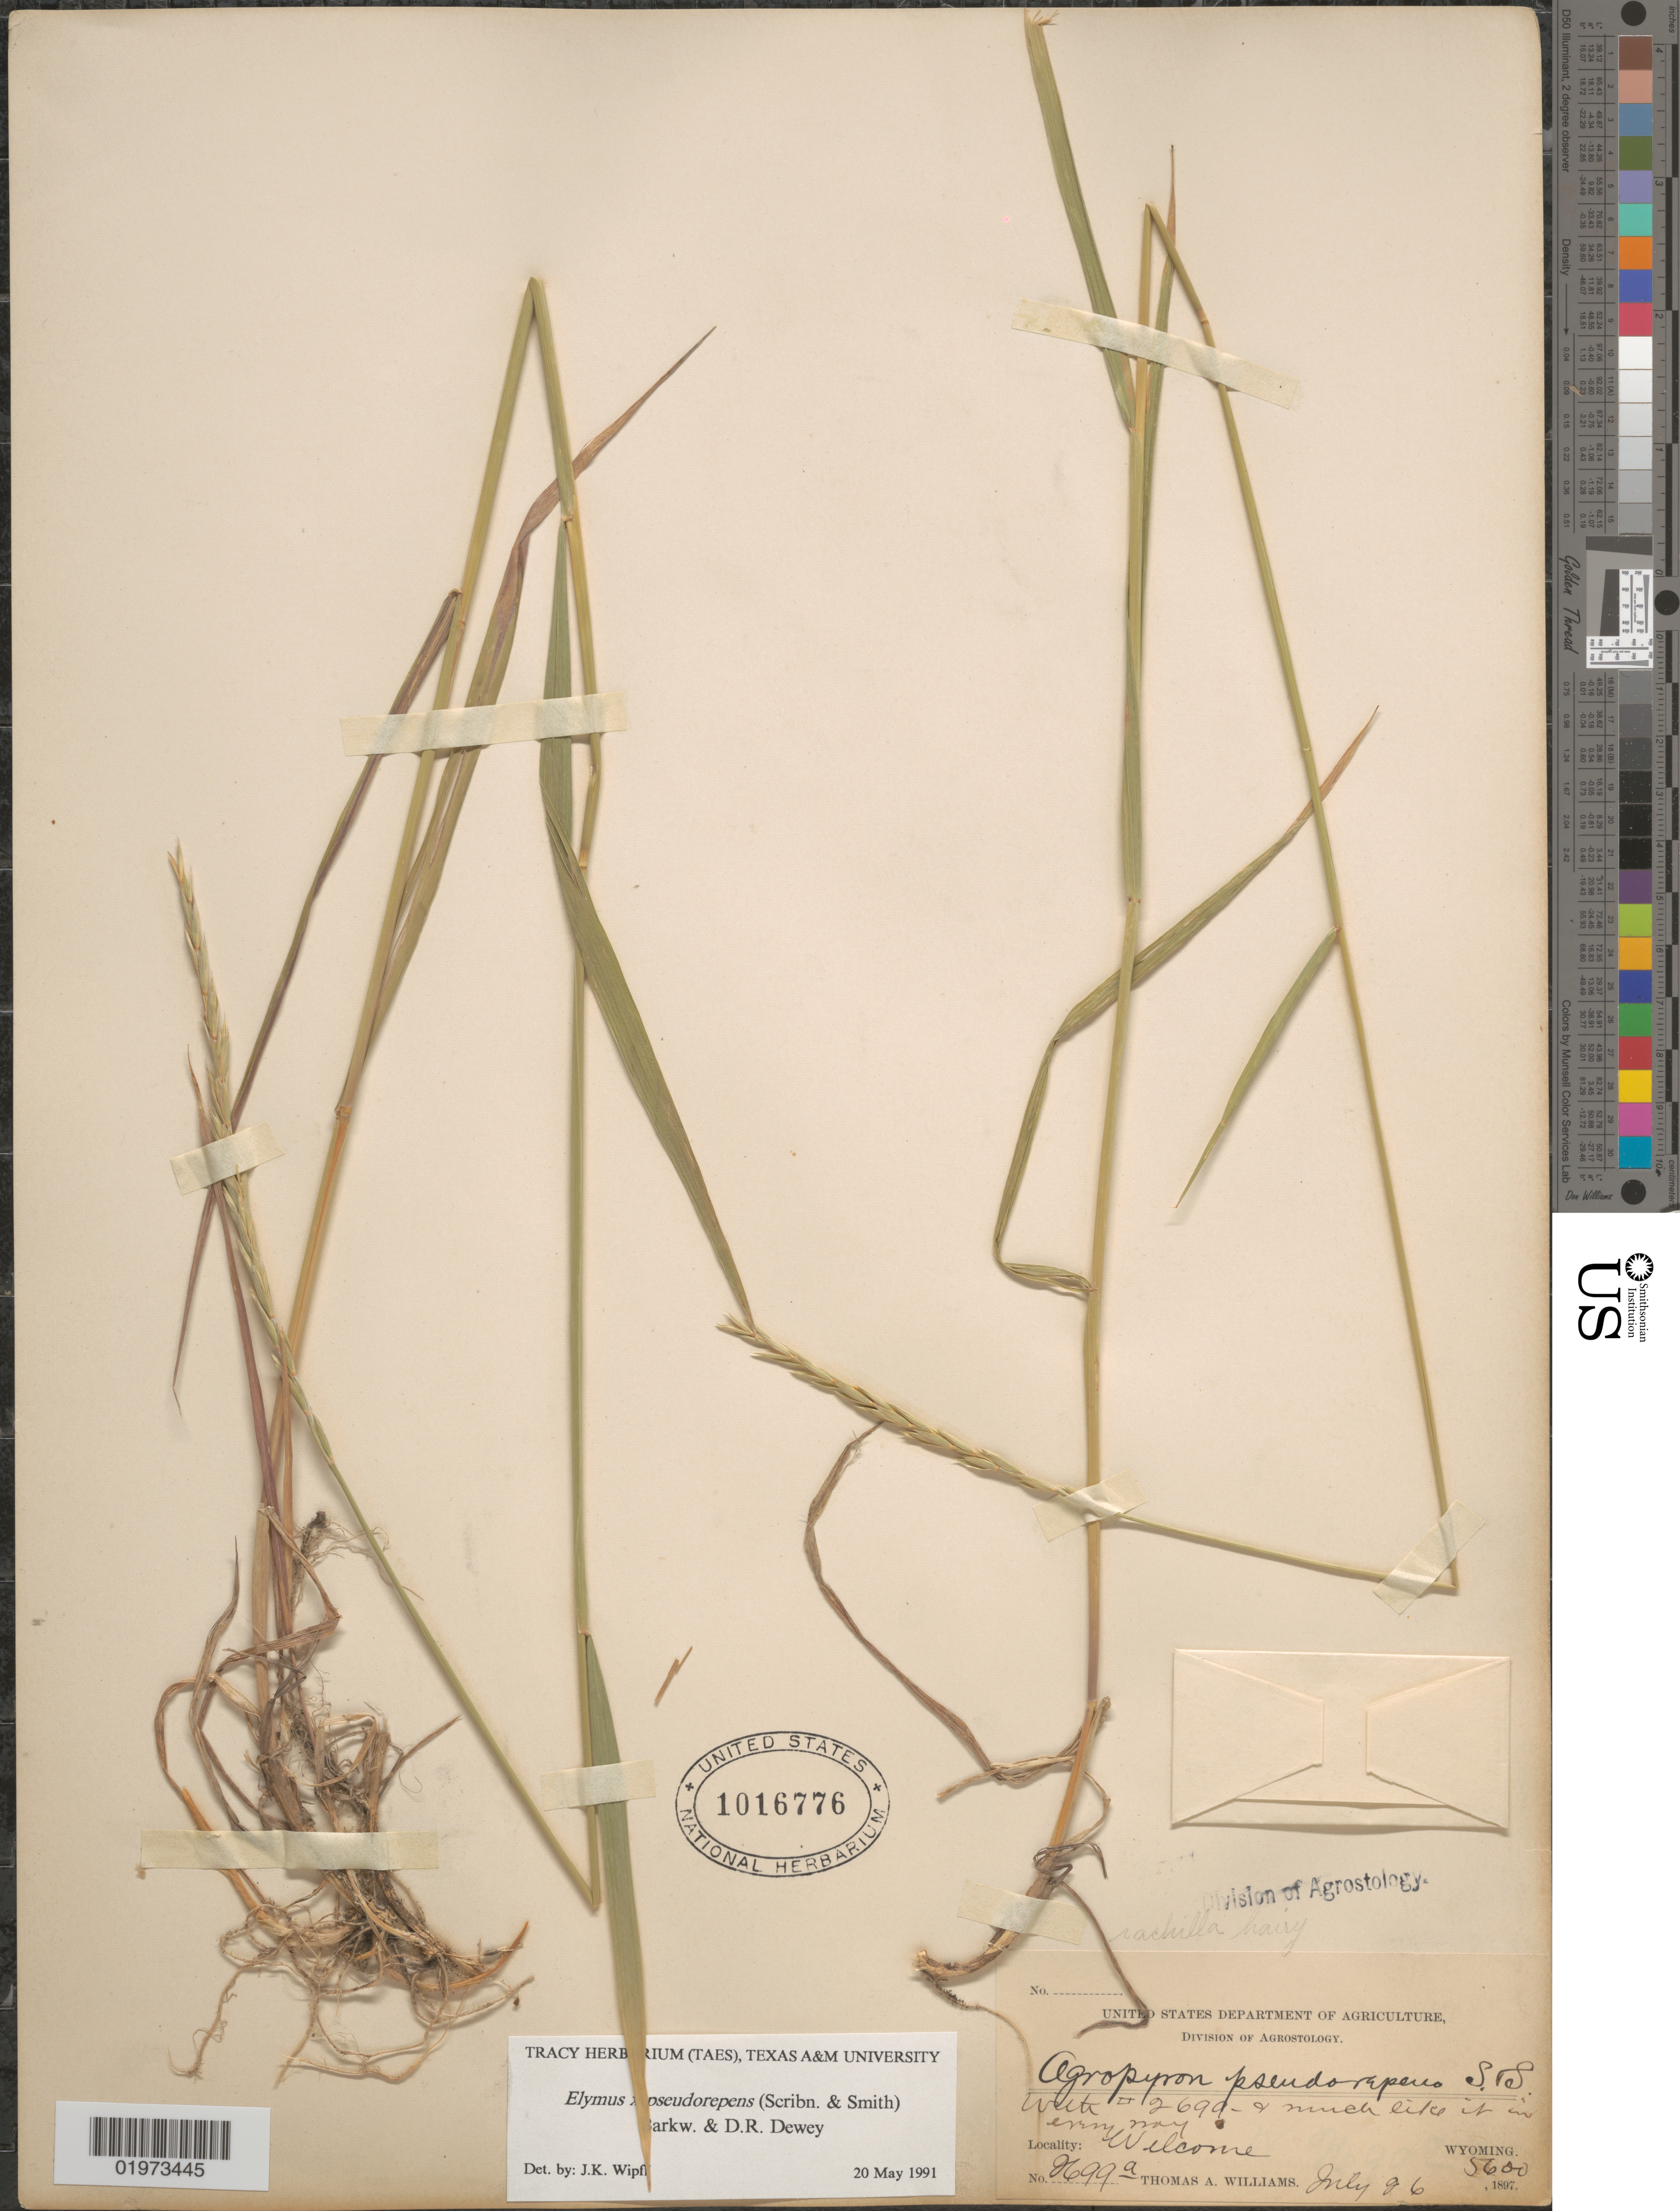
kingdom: Plantae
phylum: Tracheophyta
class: Liliopsida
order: Poales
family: Poaceae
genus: Elymus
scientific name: Elymus x pseudorepens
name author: (Scribn. & J.G. Sm.) Barkworth & Dewey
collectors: T. A. Williams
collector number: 2699a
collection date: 1897-07-26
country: United States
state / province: Wyoming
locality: Welcome.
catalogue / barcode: US 1016776